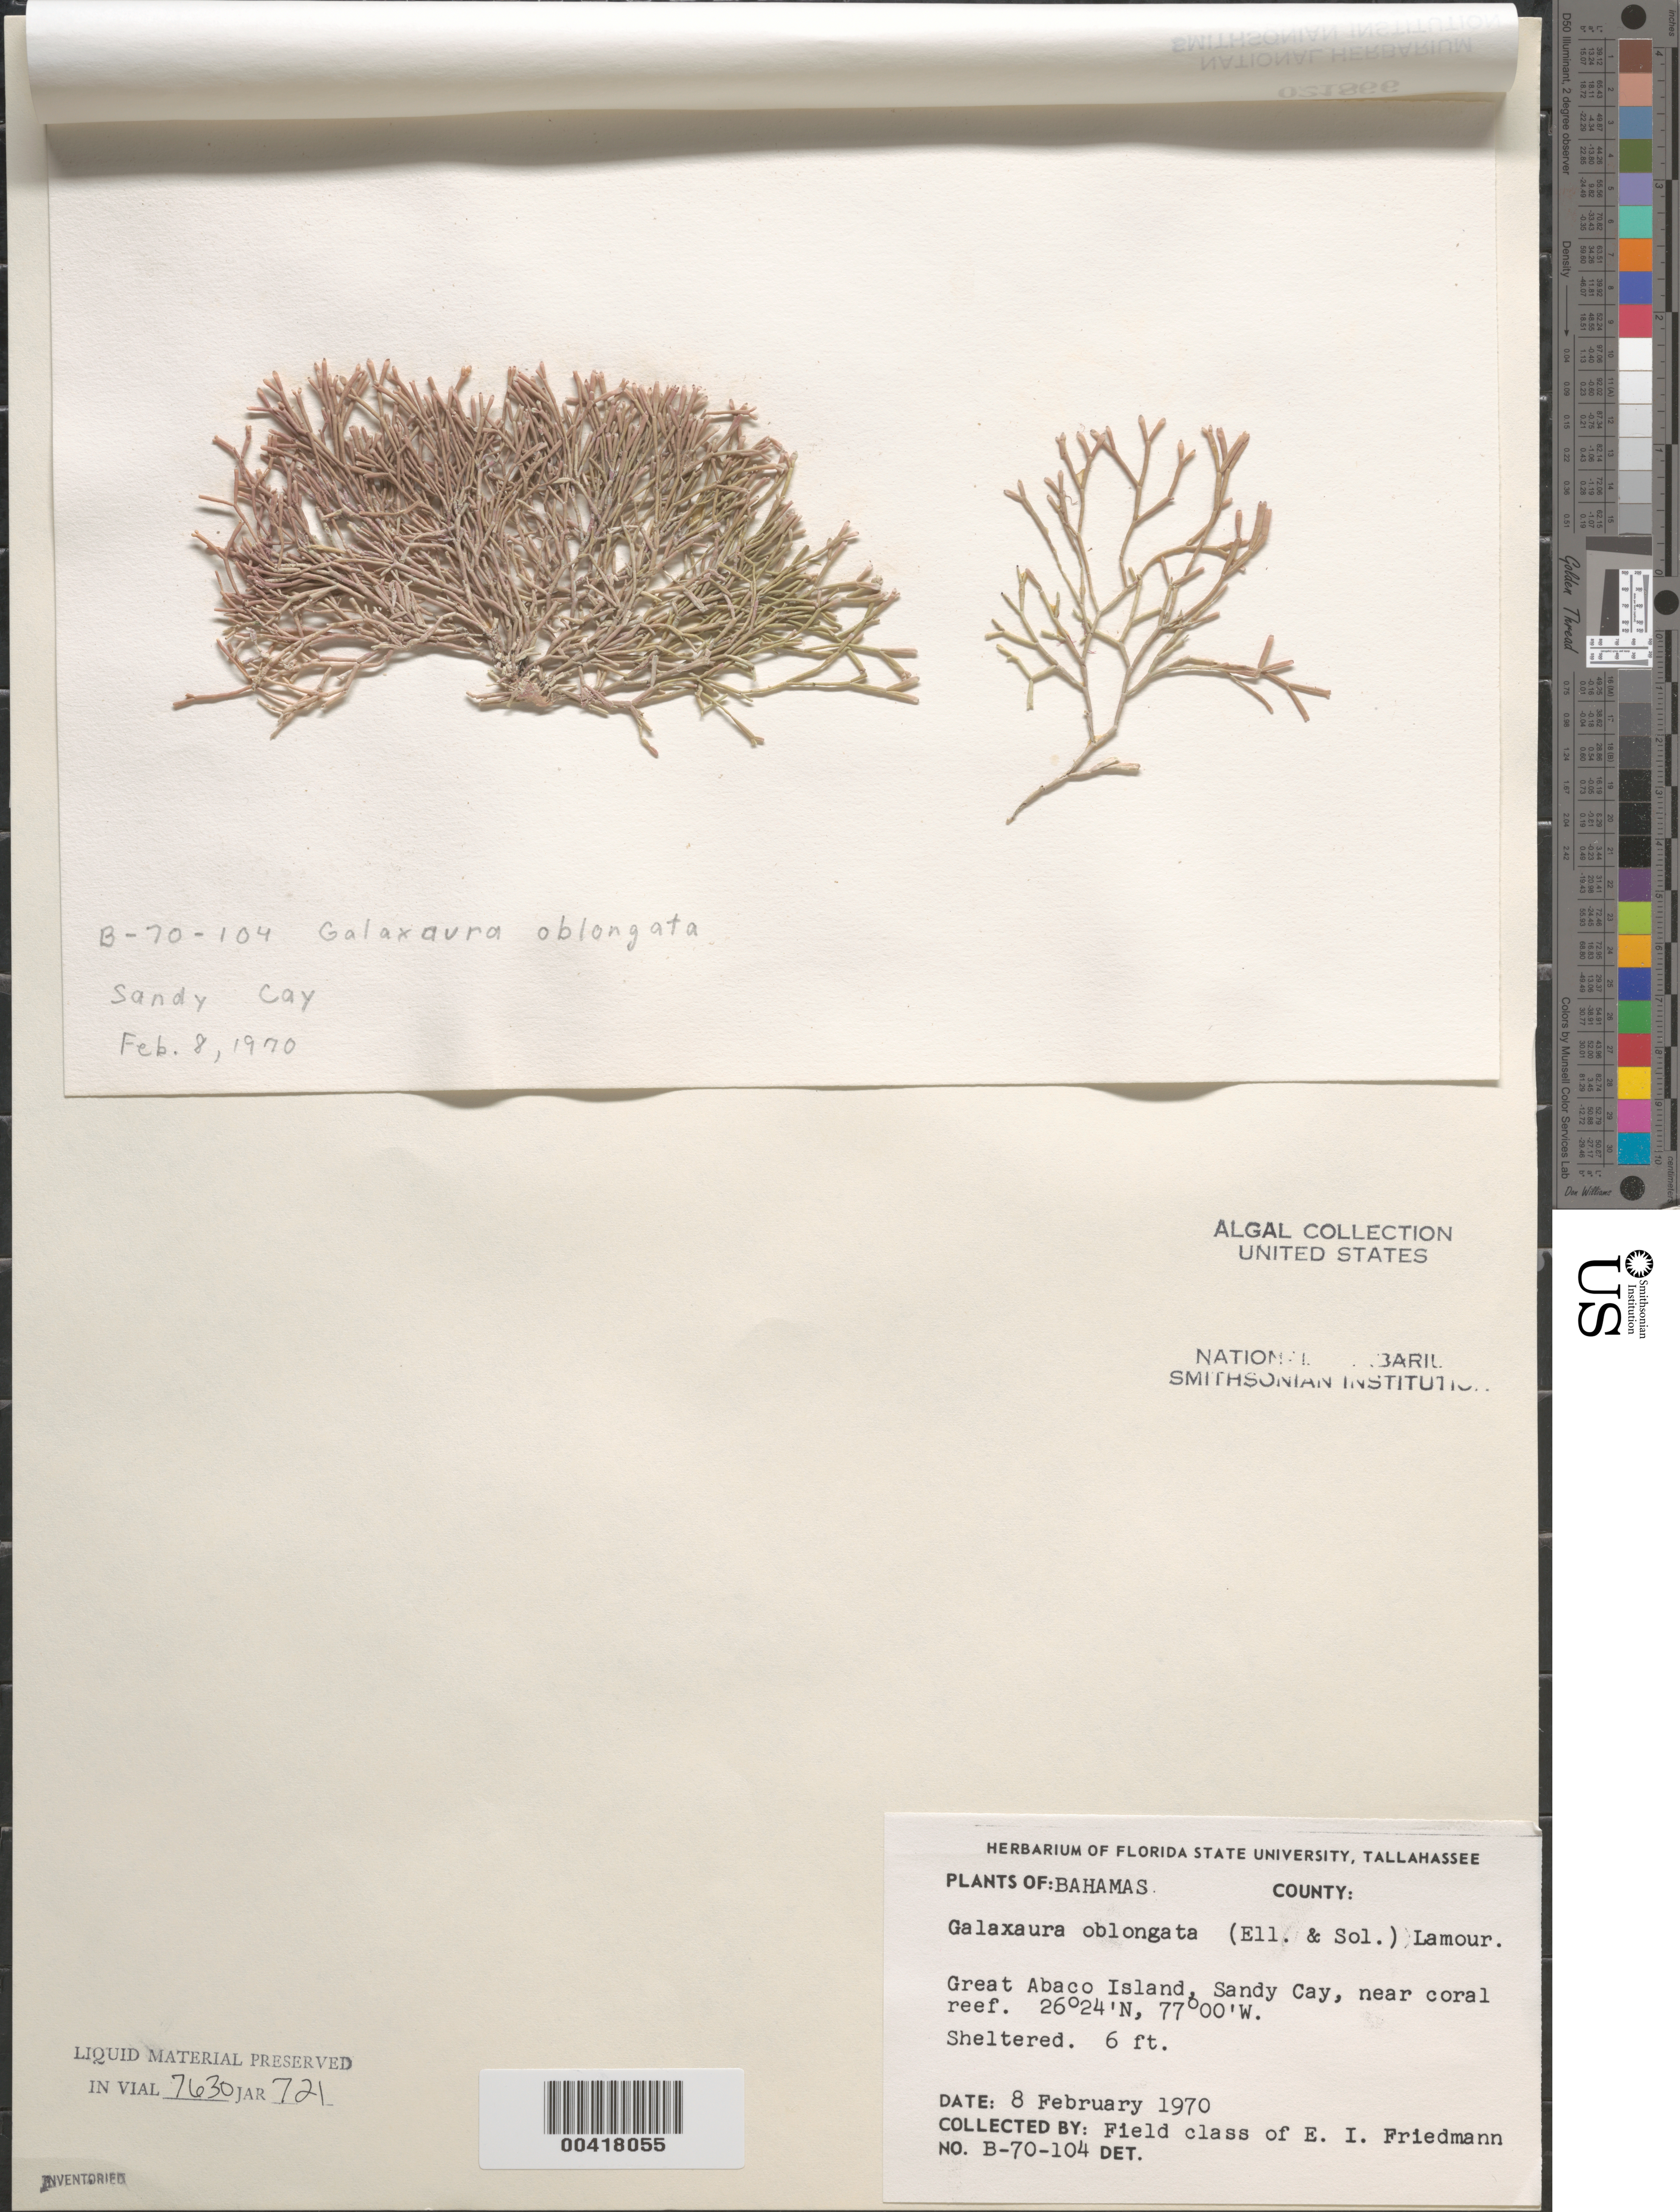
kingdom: Plantae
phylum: Rhodophyta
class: Florideophyceae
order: Nemaliales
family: Galaxauraceae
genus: Tricleocarpa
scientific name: Tricleocarpa fragilis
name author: (L.) Huisman & R.A. Towns.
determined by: Algae name updating Project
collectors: E. Friedmann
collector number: B-70-104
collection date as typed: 08 Feb 1970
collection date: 1970-02-08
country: Bahamas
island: Great Abaco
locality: Sandy Cay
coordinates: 26 24" N, 77 00" W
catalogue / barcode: US 21866